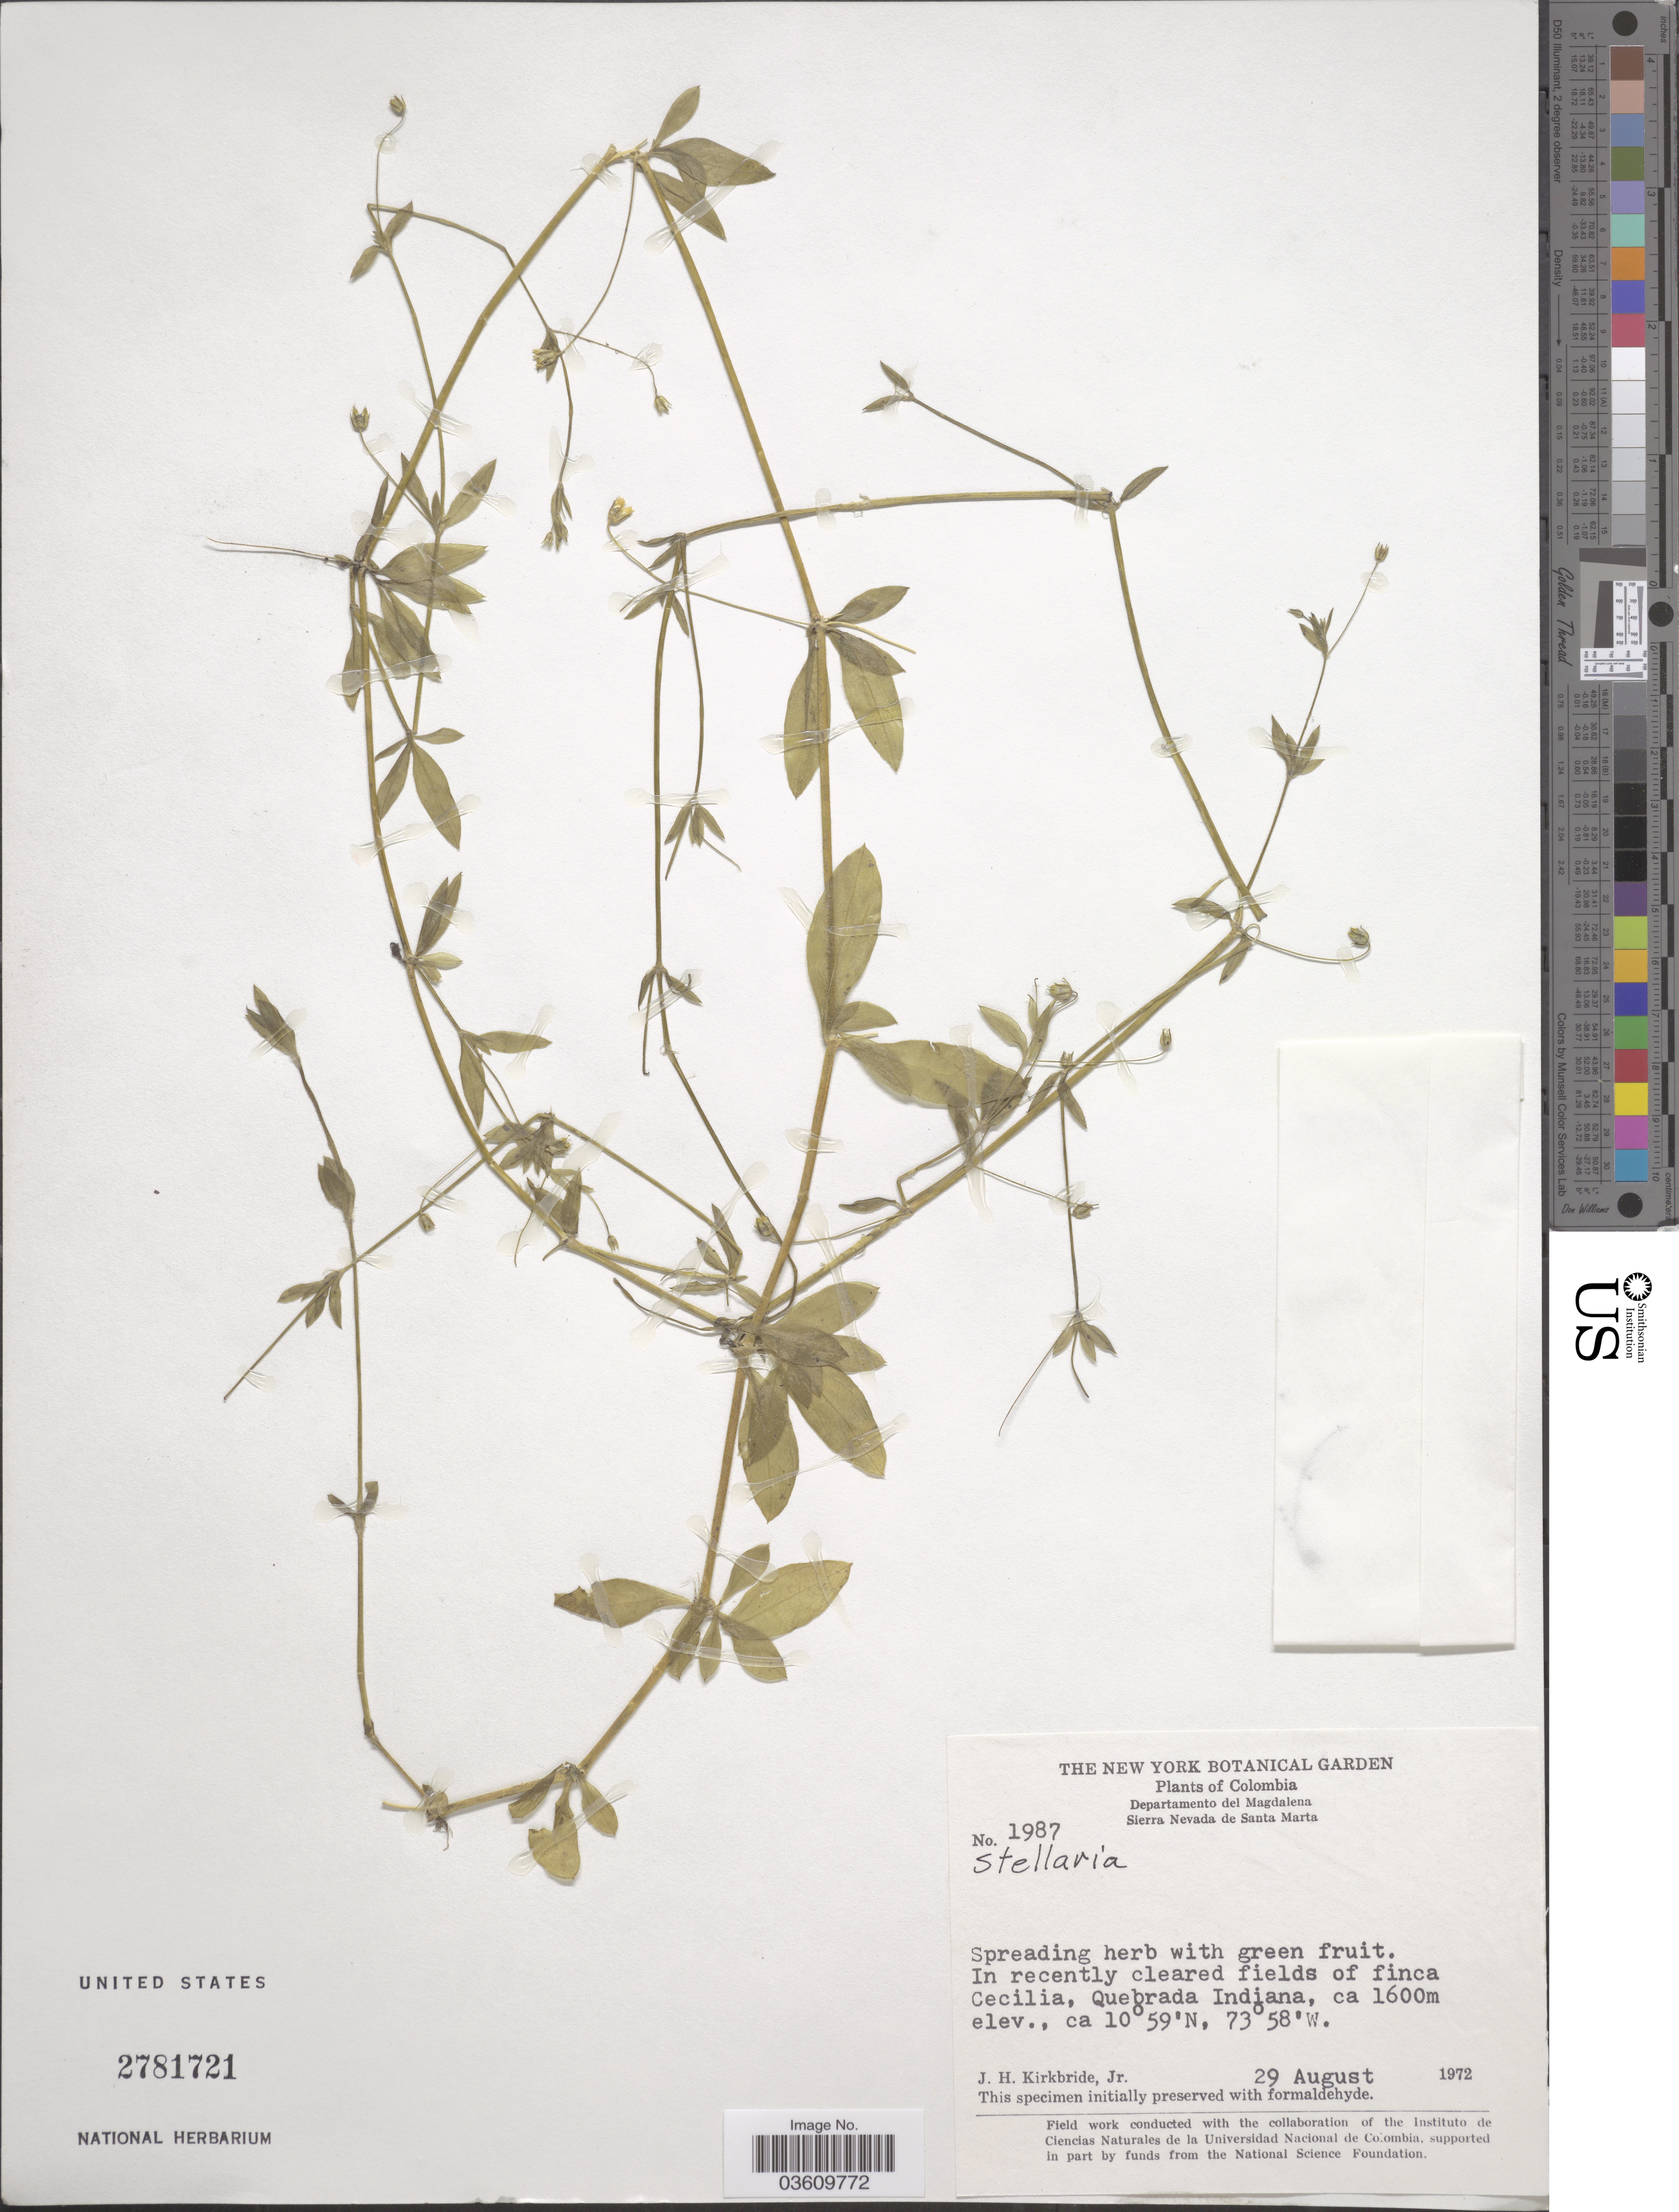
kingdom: Plantae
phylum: Tracheophyta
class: Magnoliopsida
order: Caryophyllales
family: Caryophyllaceae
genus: Stellaria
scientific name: Stellaria sp.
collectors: J. H. Kirkbride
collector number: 1987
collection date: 1972-08-29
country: Colombia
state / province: Magdalena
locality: Departamento del Magdalena. Sierra Nevada de Santa Marta. In recently cleared fields of finca Cecilia, Quebrada Indiana.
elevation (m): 1600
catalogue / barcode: US 2781721